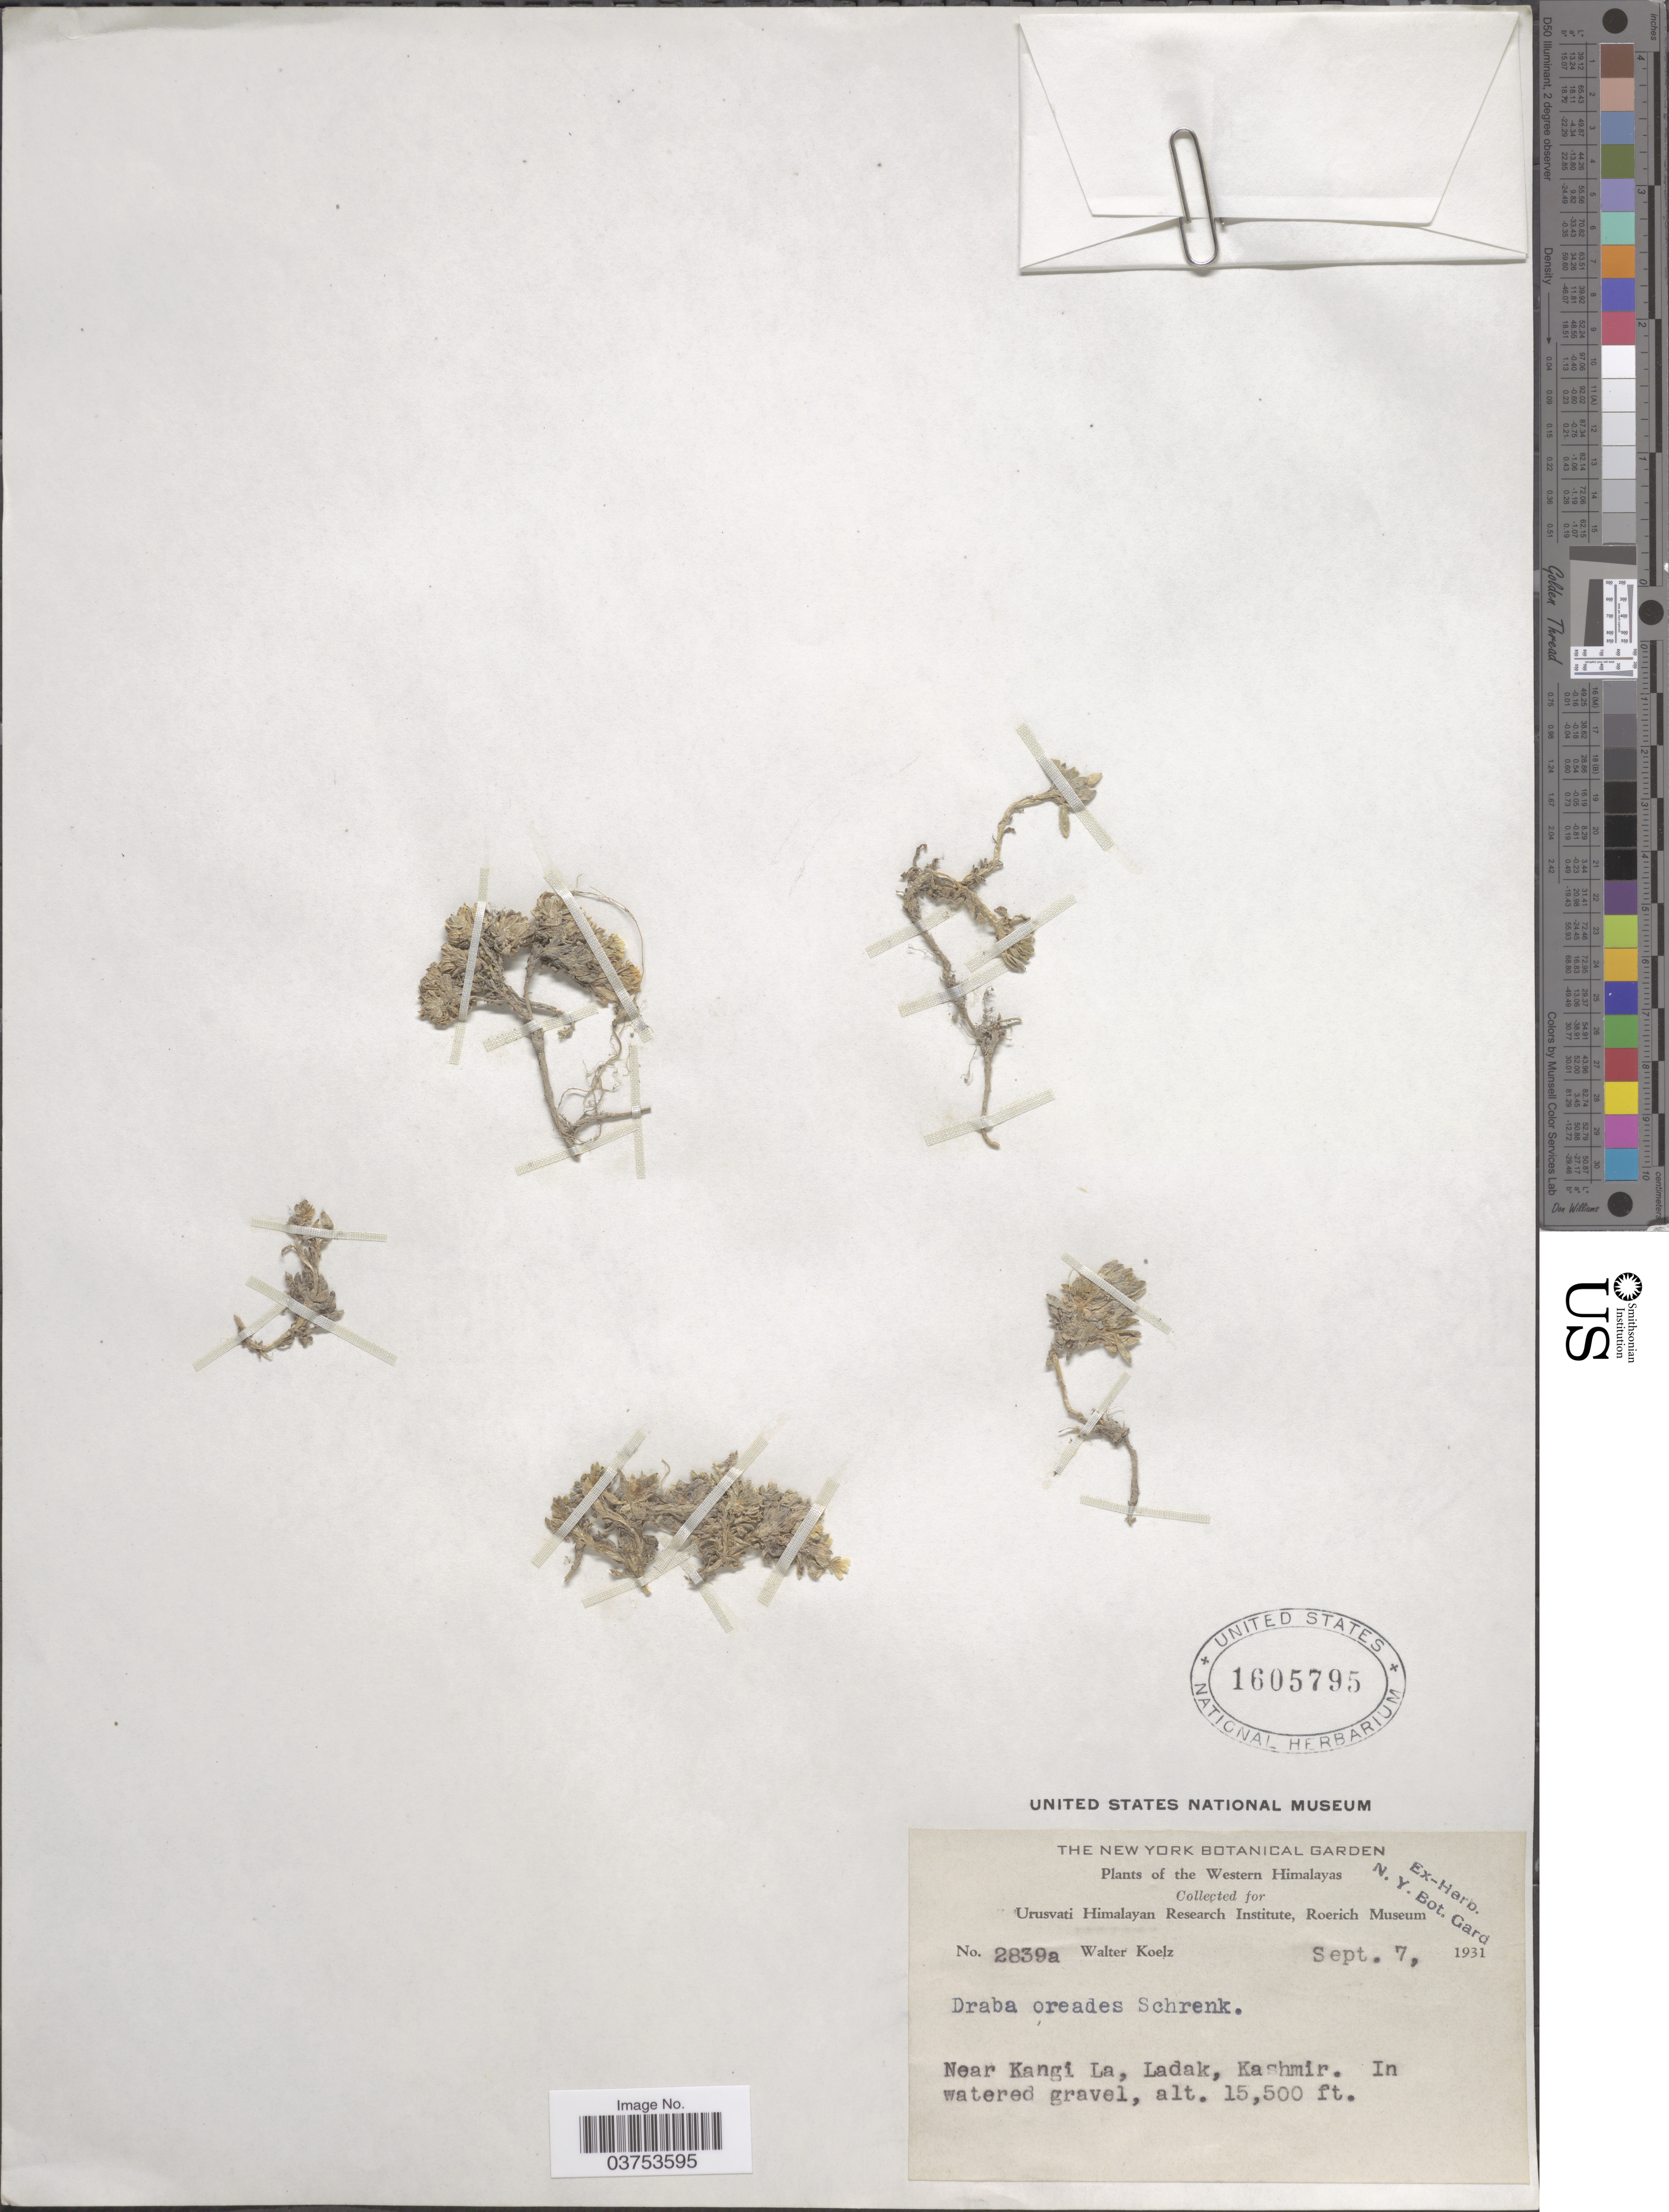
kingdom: Plantae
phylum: Tracheophyta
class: Magnoliopsida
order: Brassicales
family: Brassicaceae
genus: Draba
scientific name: Draba oreadum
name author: Maire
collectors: W. N. Koelz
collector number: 2839a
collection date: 1931-09-07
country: India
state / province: Ladakh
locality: The Western Himalayas. Near Kangi La, Ladak.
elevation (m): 4724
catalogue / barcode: US 1605795